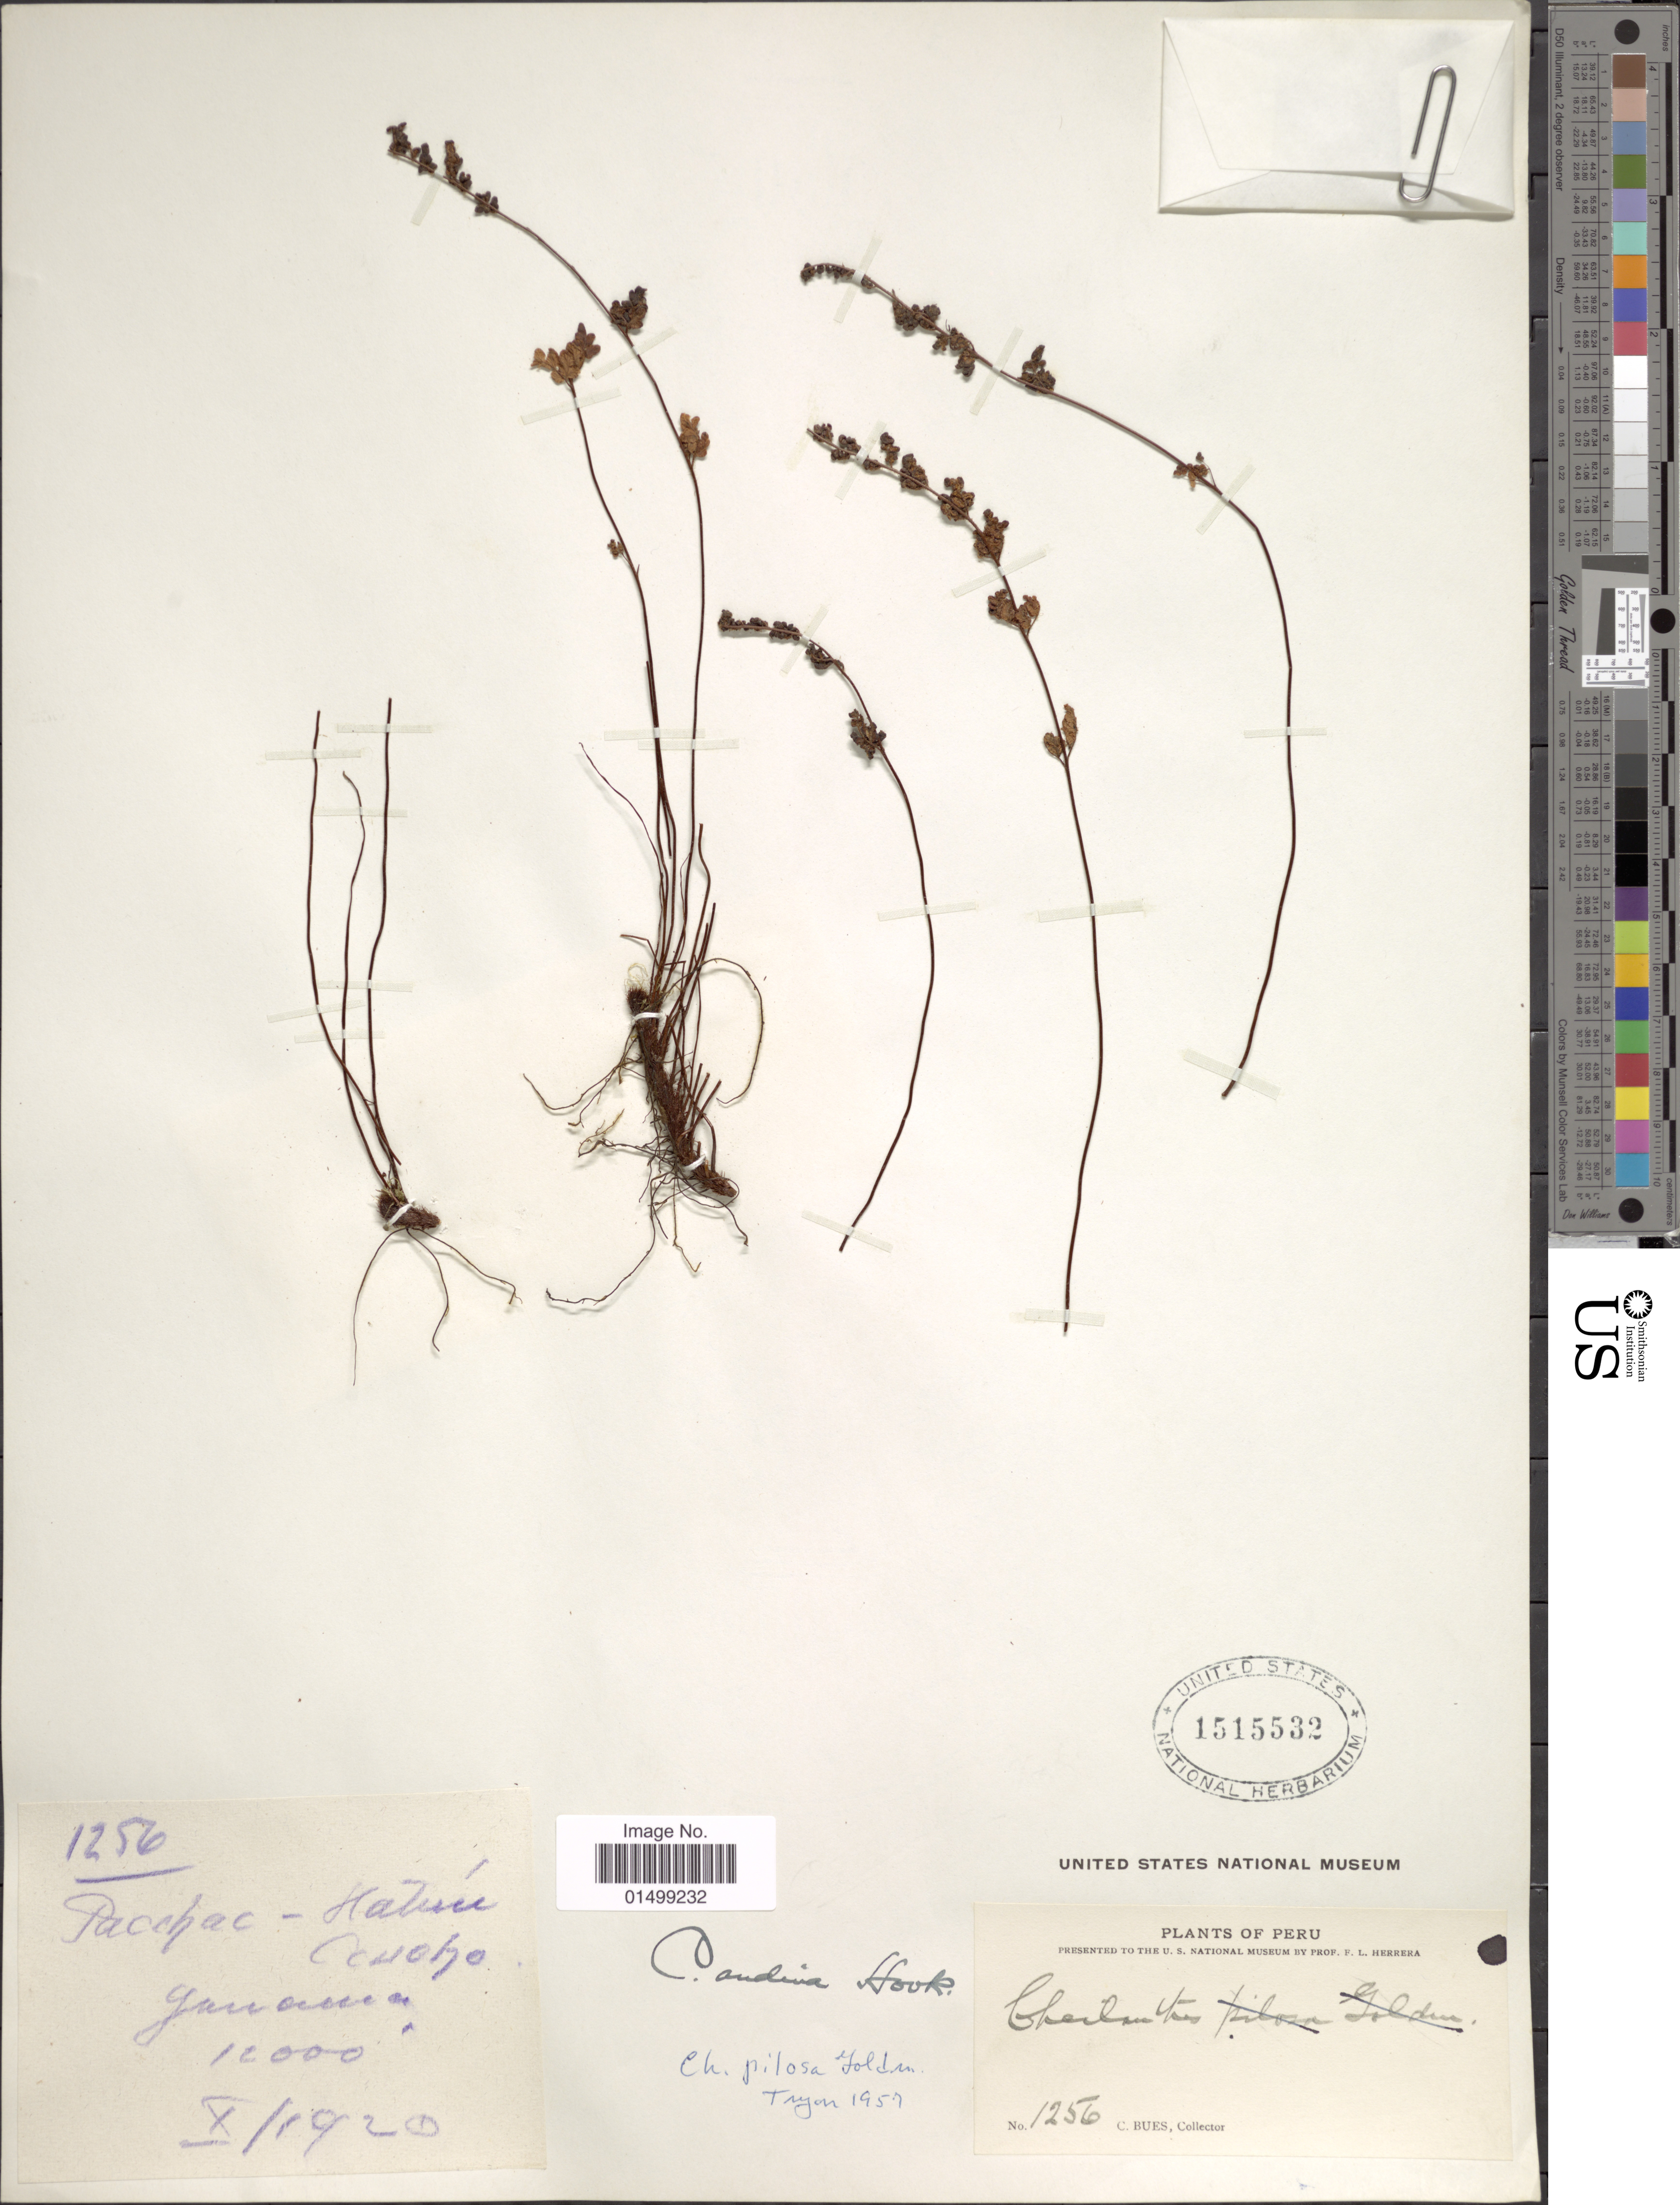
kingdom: Plantae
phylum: Tracheophyta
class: Polypodiopsida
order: Polypodiales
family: Pteridaceae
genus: Cheilanthes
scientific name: Cheilanthes pilosa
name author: Goldm.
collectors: C. Bues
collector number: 1256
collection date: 1920-10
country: Peru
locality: Pacchac-Haluce, Cucho.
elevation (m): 3658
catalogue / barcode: US 1515532